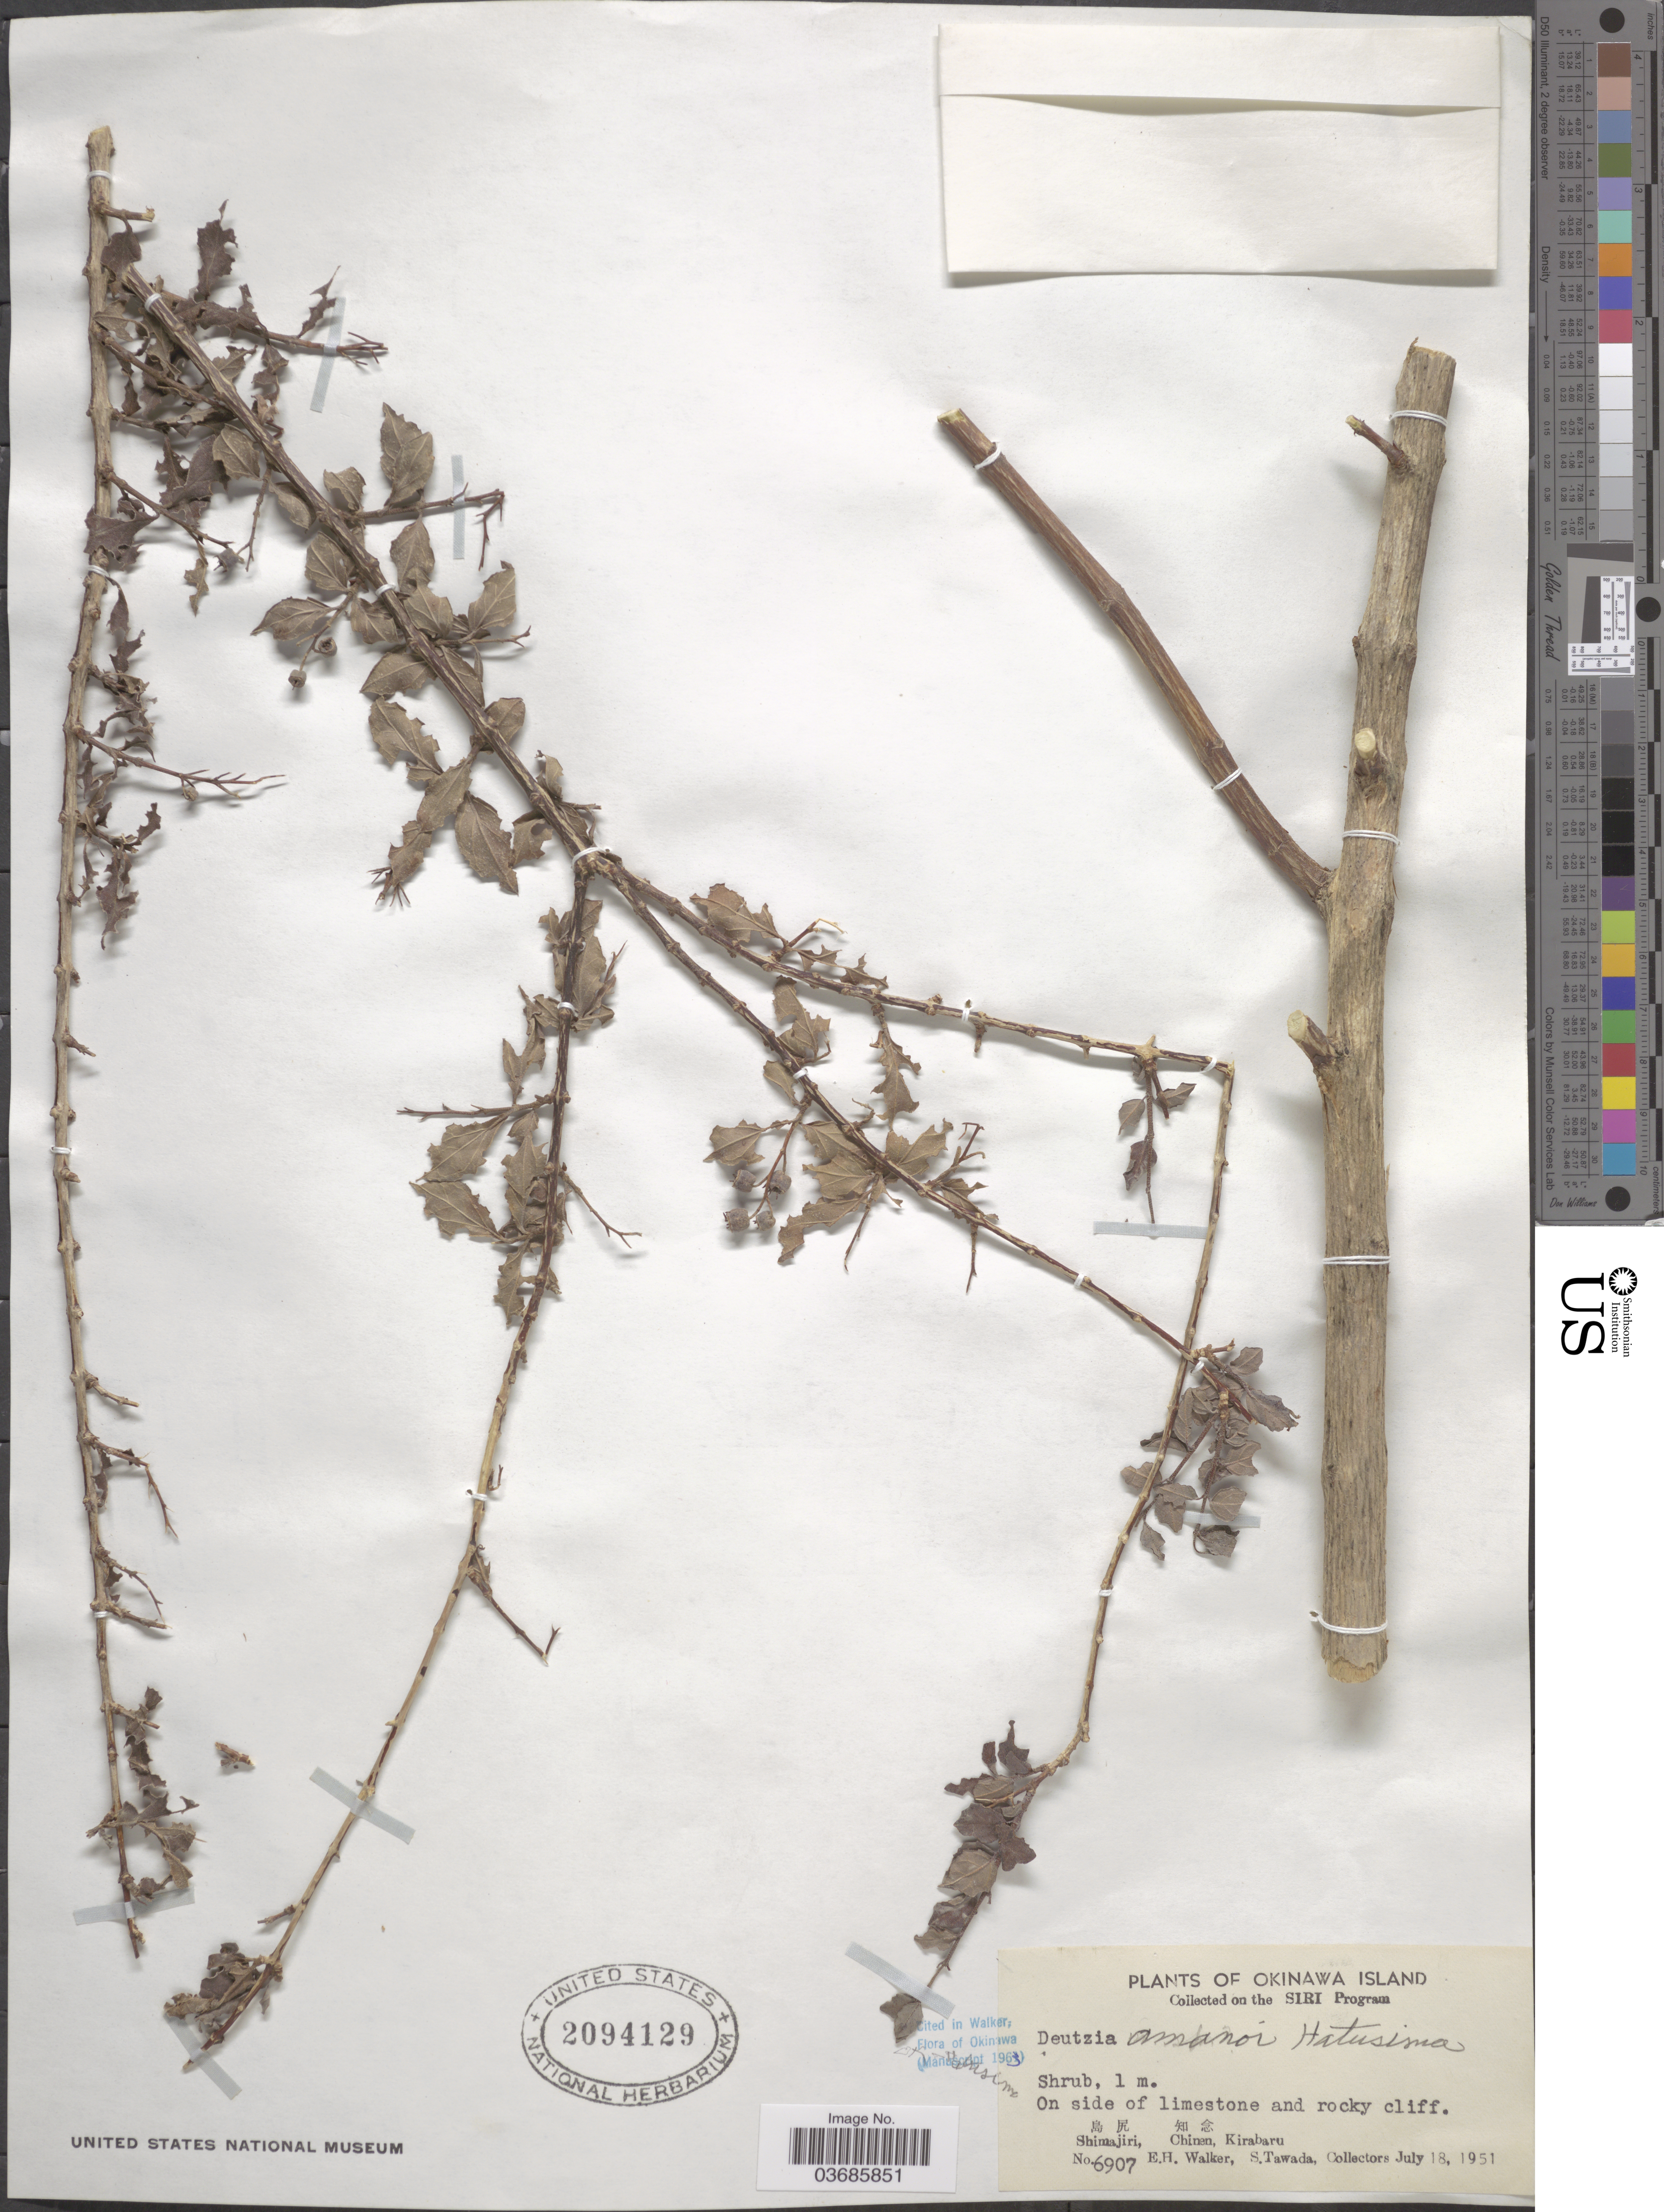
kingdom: Plantae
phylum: Tracheophyta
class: Magnoliopsida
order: Cornales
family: Hydrangeaceae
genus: Deutzia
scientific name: Deutzia amanoi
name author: Hatus.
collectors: E. H. Walker & S. Tawada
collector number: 6907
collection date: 1951-07-18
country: Japan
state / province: Okinawa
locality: Okinawa Island. On side of limestone and rocky cliff. Shimajiri, Chinen, Kirabaru.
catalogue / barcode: US 2094129